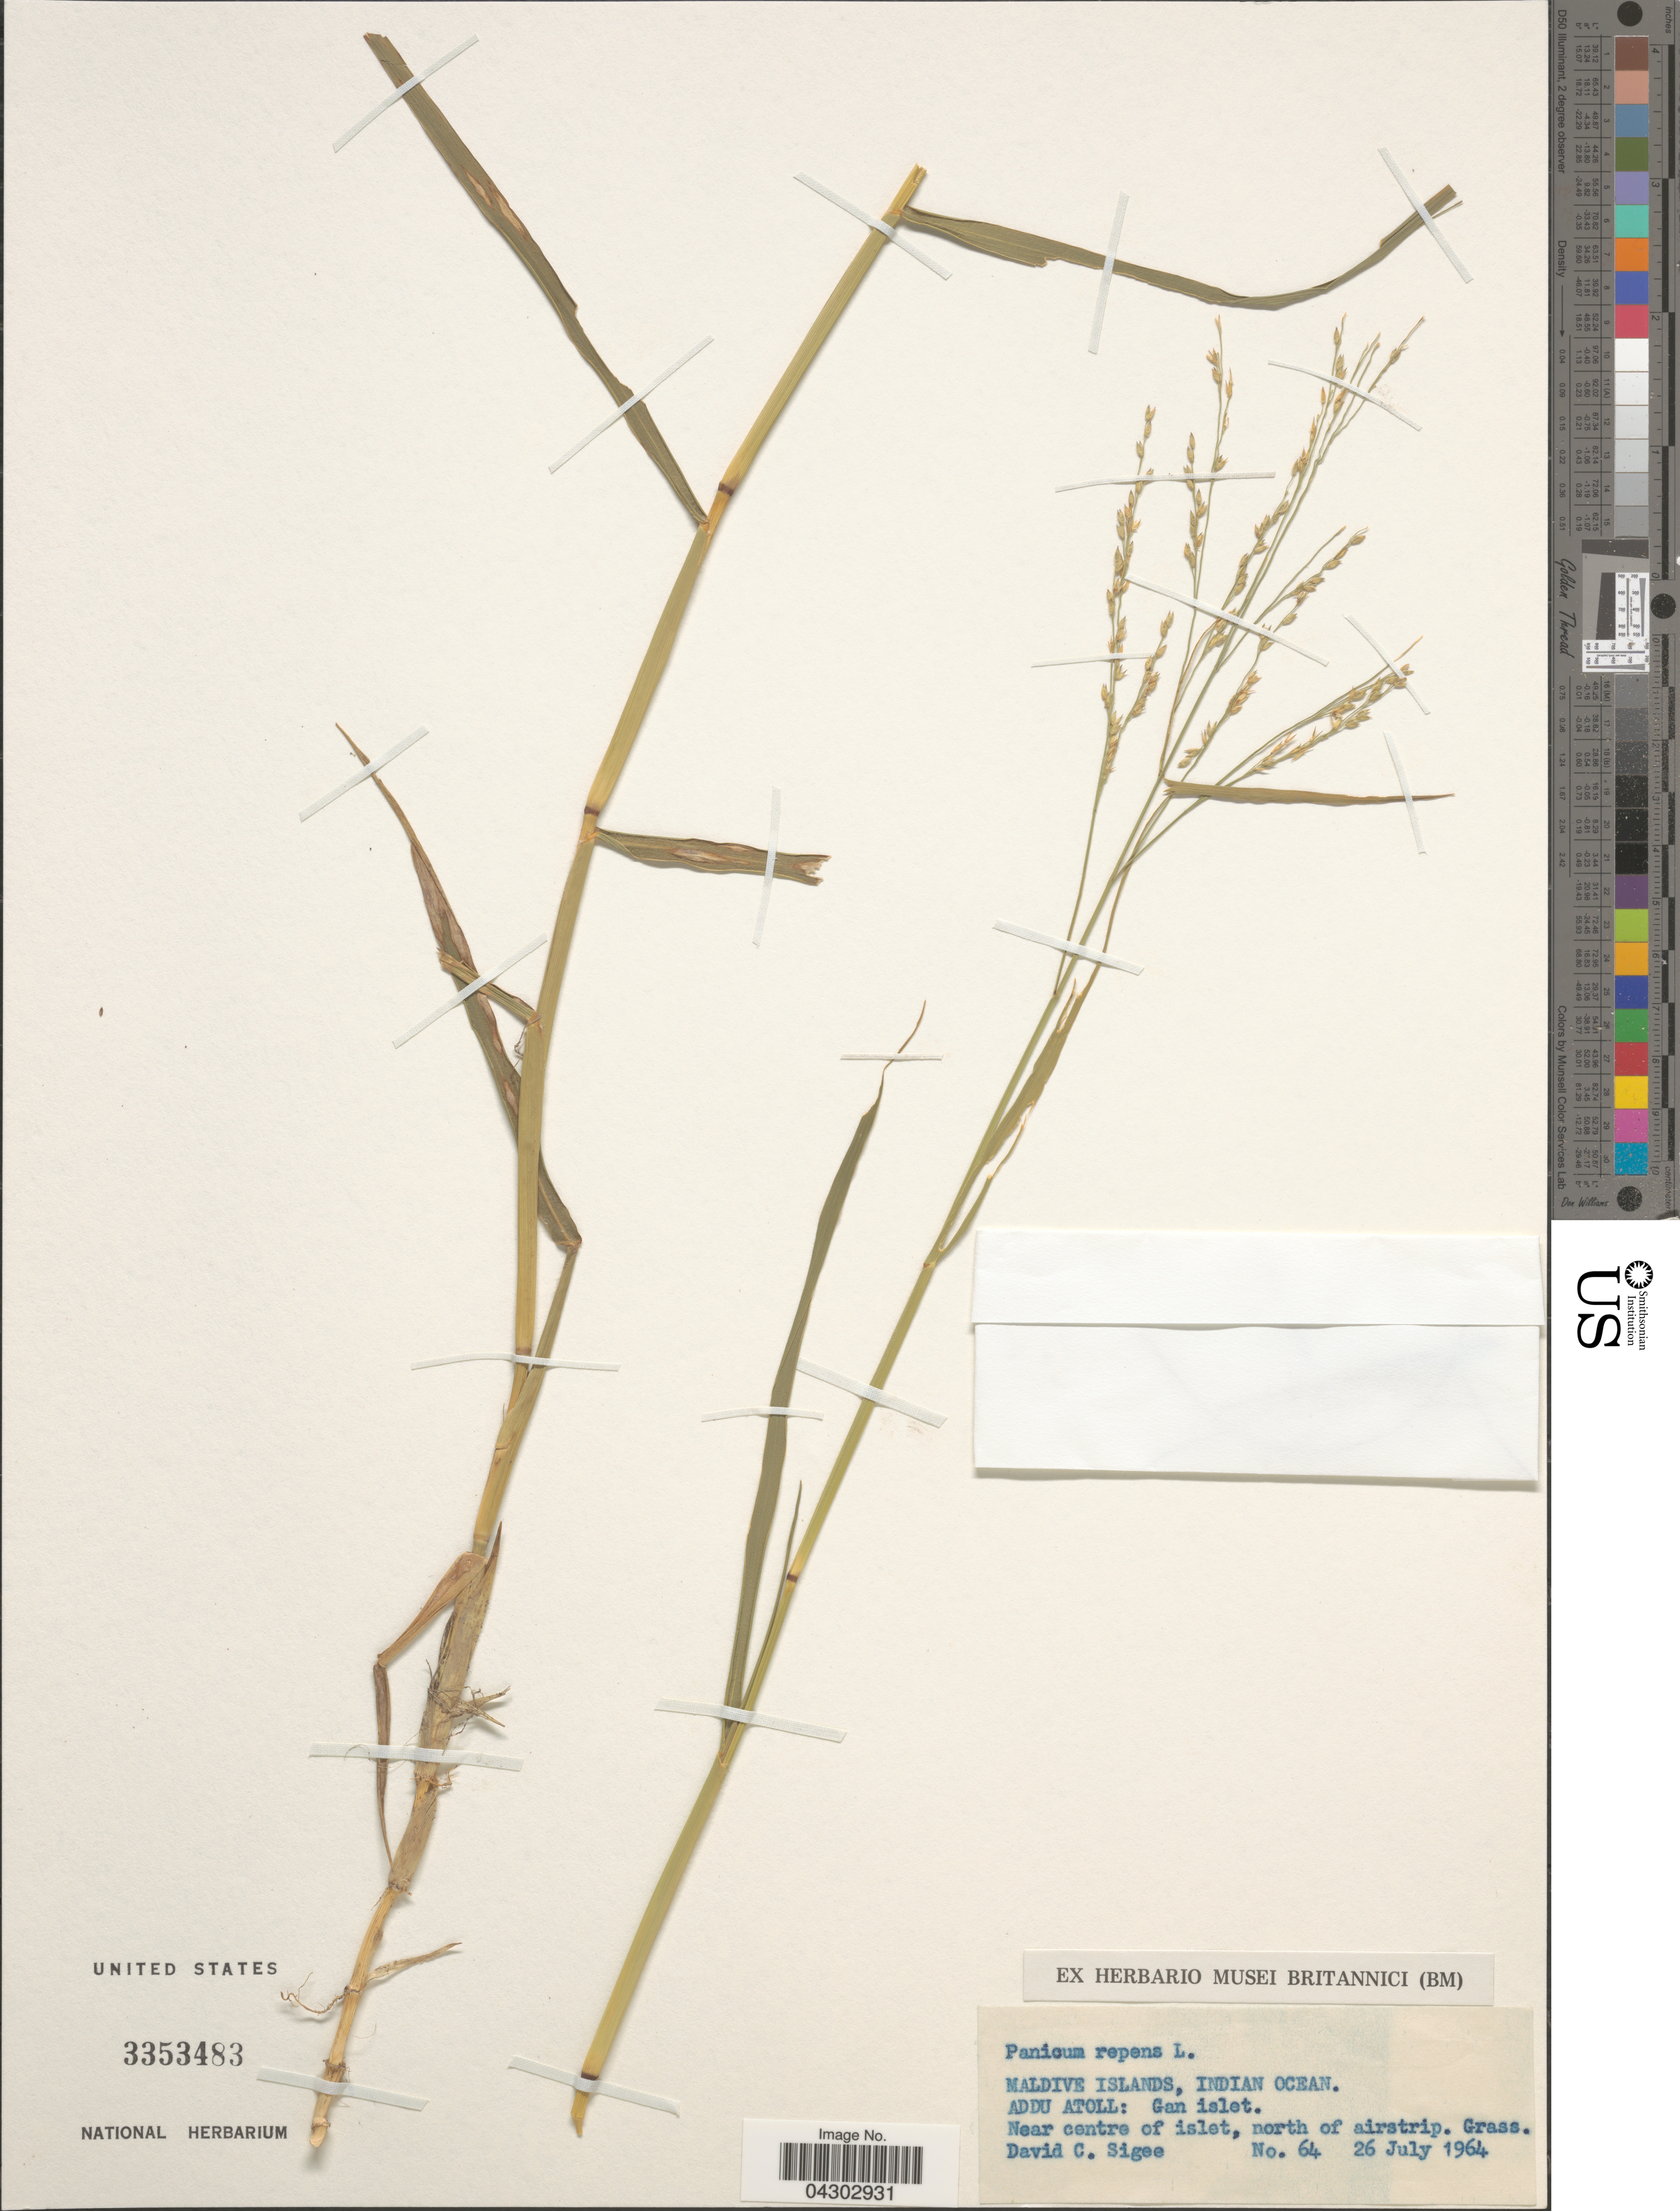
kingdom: Plantae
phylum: Tracheophyta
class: Liliopsida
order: Poales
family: Poaceae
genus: Panicum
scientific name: Panicum repens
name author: L.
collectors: D. C. Sigee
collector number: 64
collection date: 1964-07-26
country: Maldive Islands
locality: Indian Ocean. Addu Atoll. Gan islet. Near centre of islet, north of airstrip.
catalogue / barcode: US 3353483